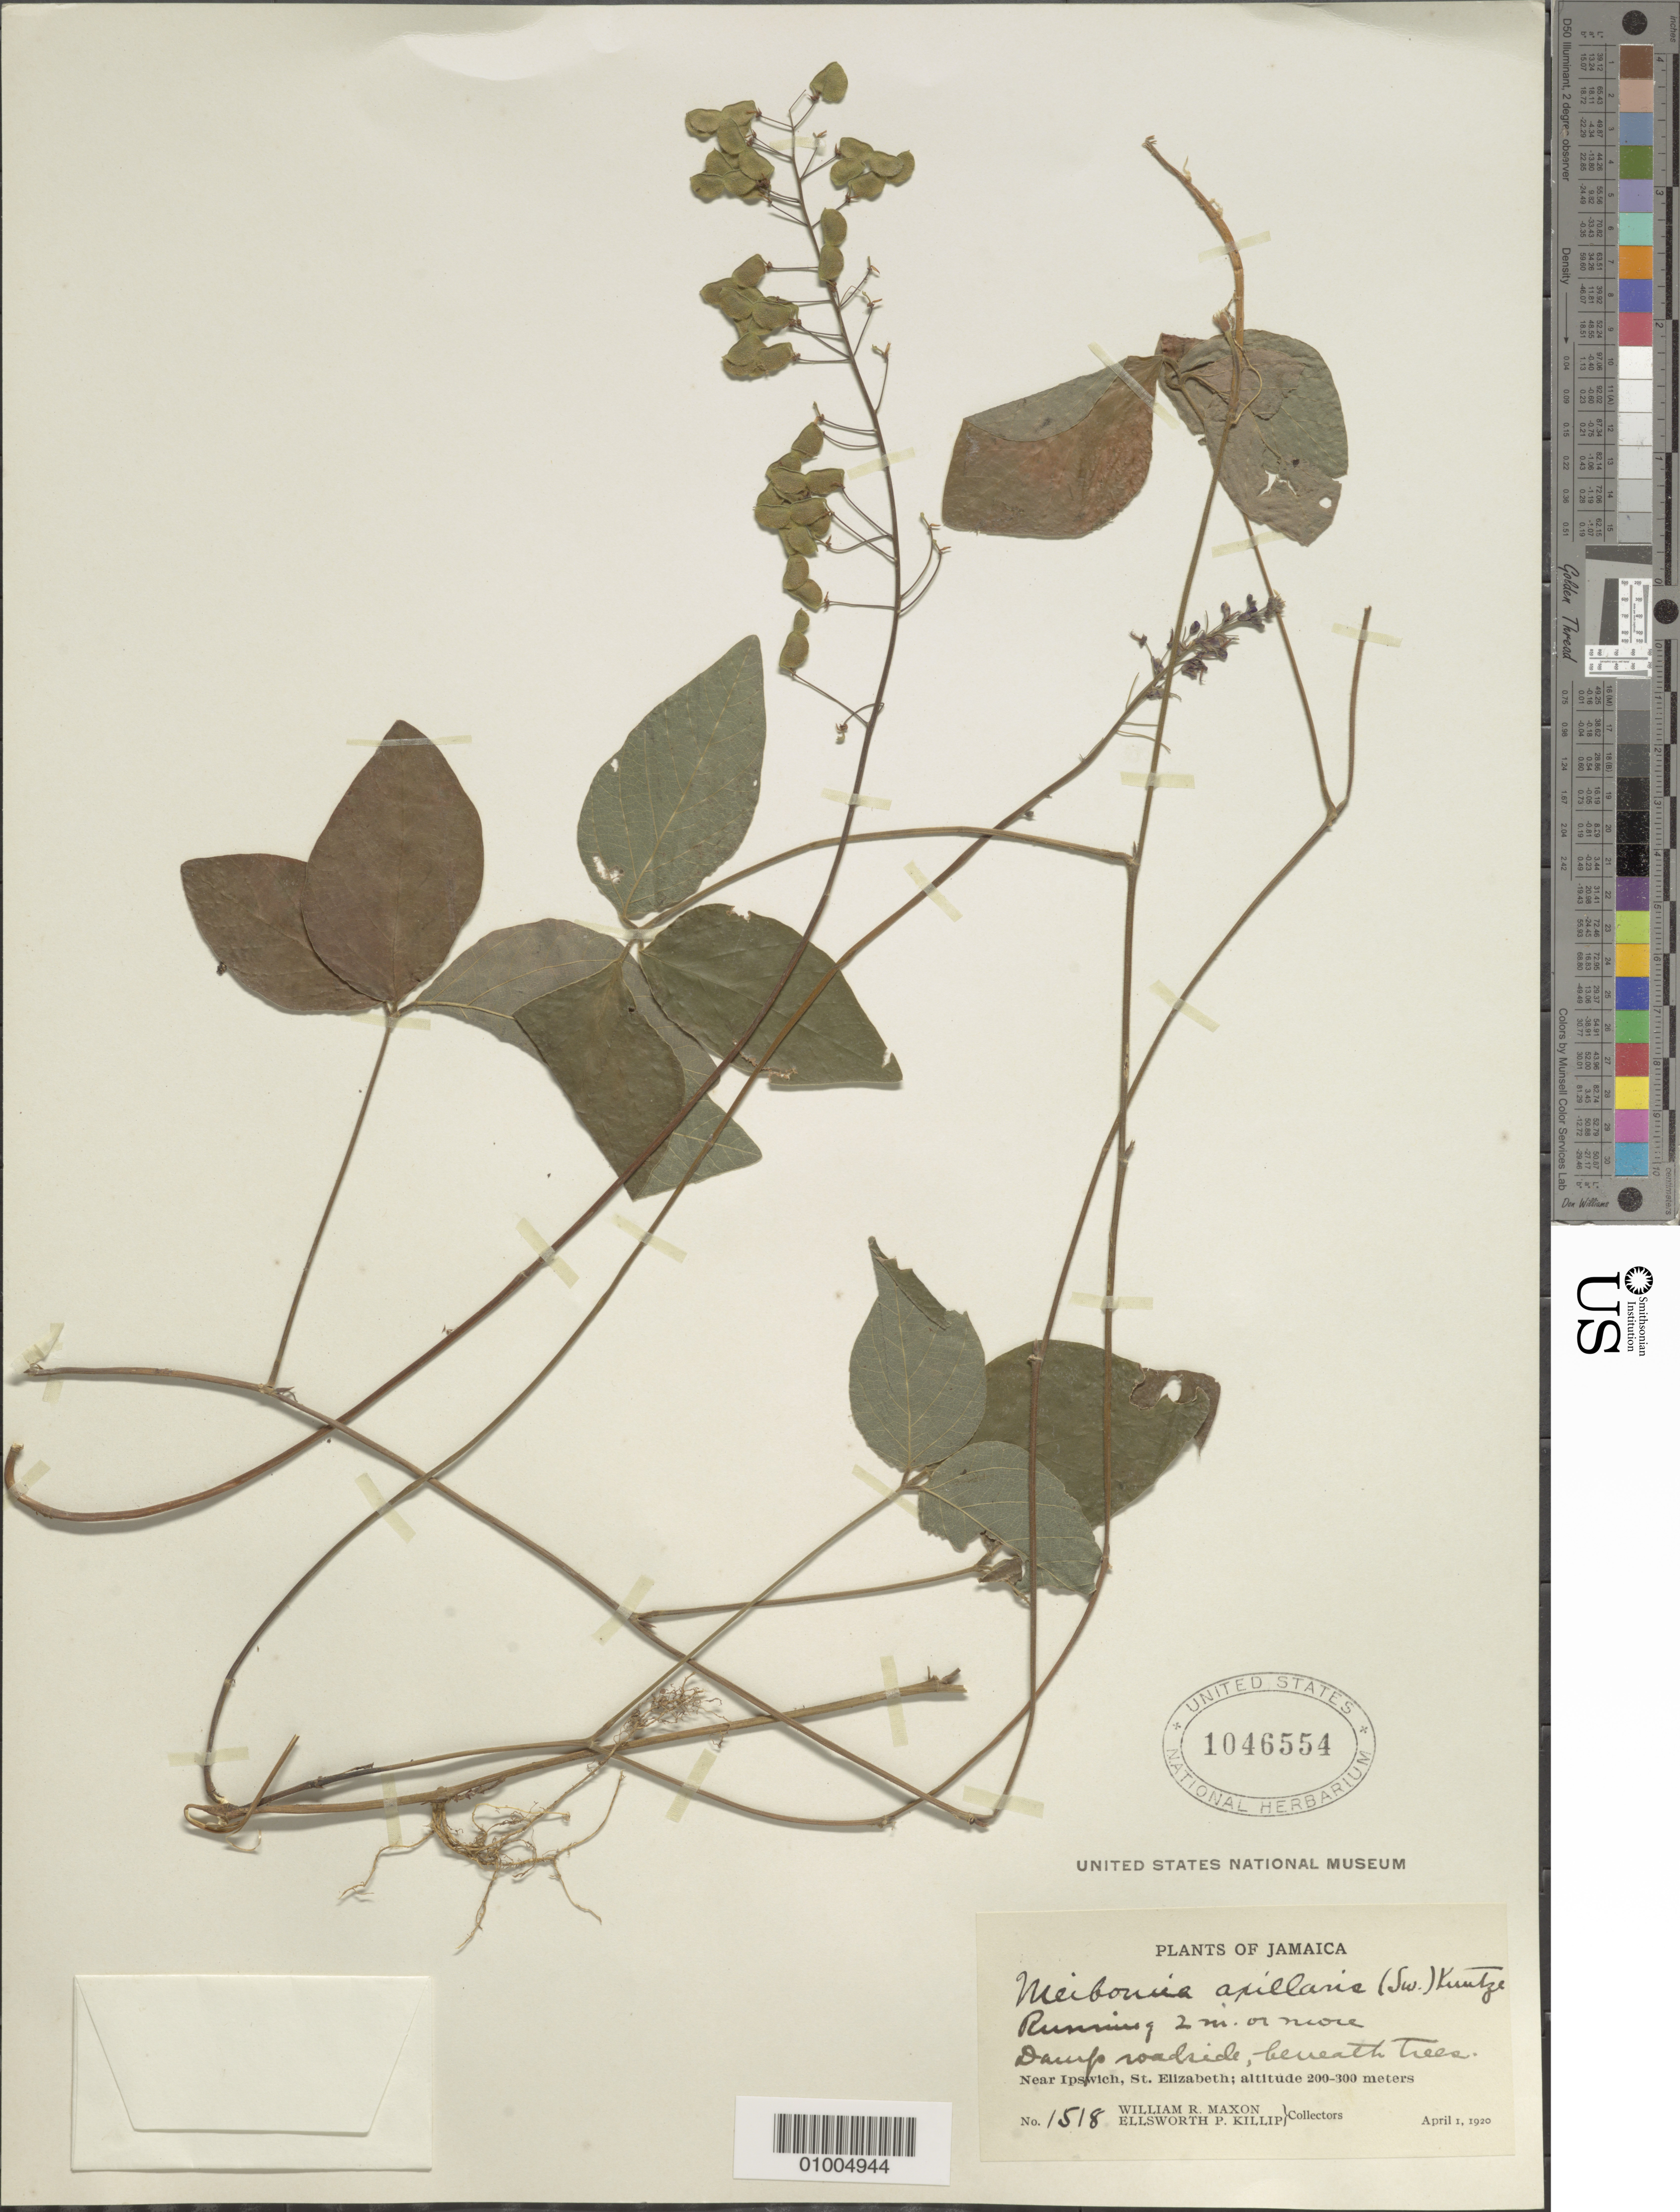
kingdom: Plantae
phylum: Tracheophyta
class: Magnoliopsida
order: Fabales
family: Fabaceae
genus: Desmodium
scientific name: Desmodium axillare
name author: (Sw.) DC.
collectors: W. R. Maxon & E. P. Killip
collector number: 1518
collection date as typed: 01 Apr 1920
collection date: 1920-04-01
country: Jamaica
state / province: Saint Elizabeth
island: Jamaica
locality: Near Ipswich, St. Elizabeth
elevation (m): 200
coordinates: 0 N, 0 E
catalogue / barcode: US 1046554